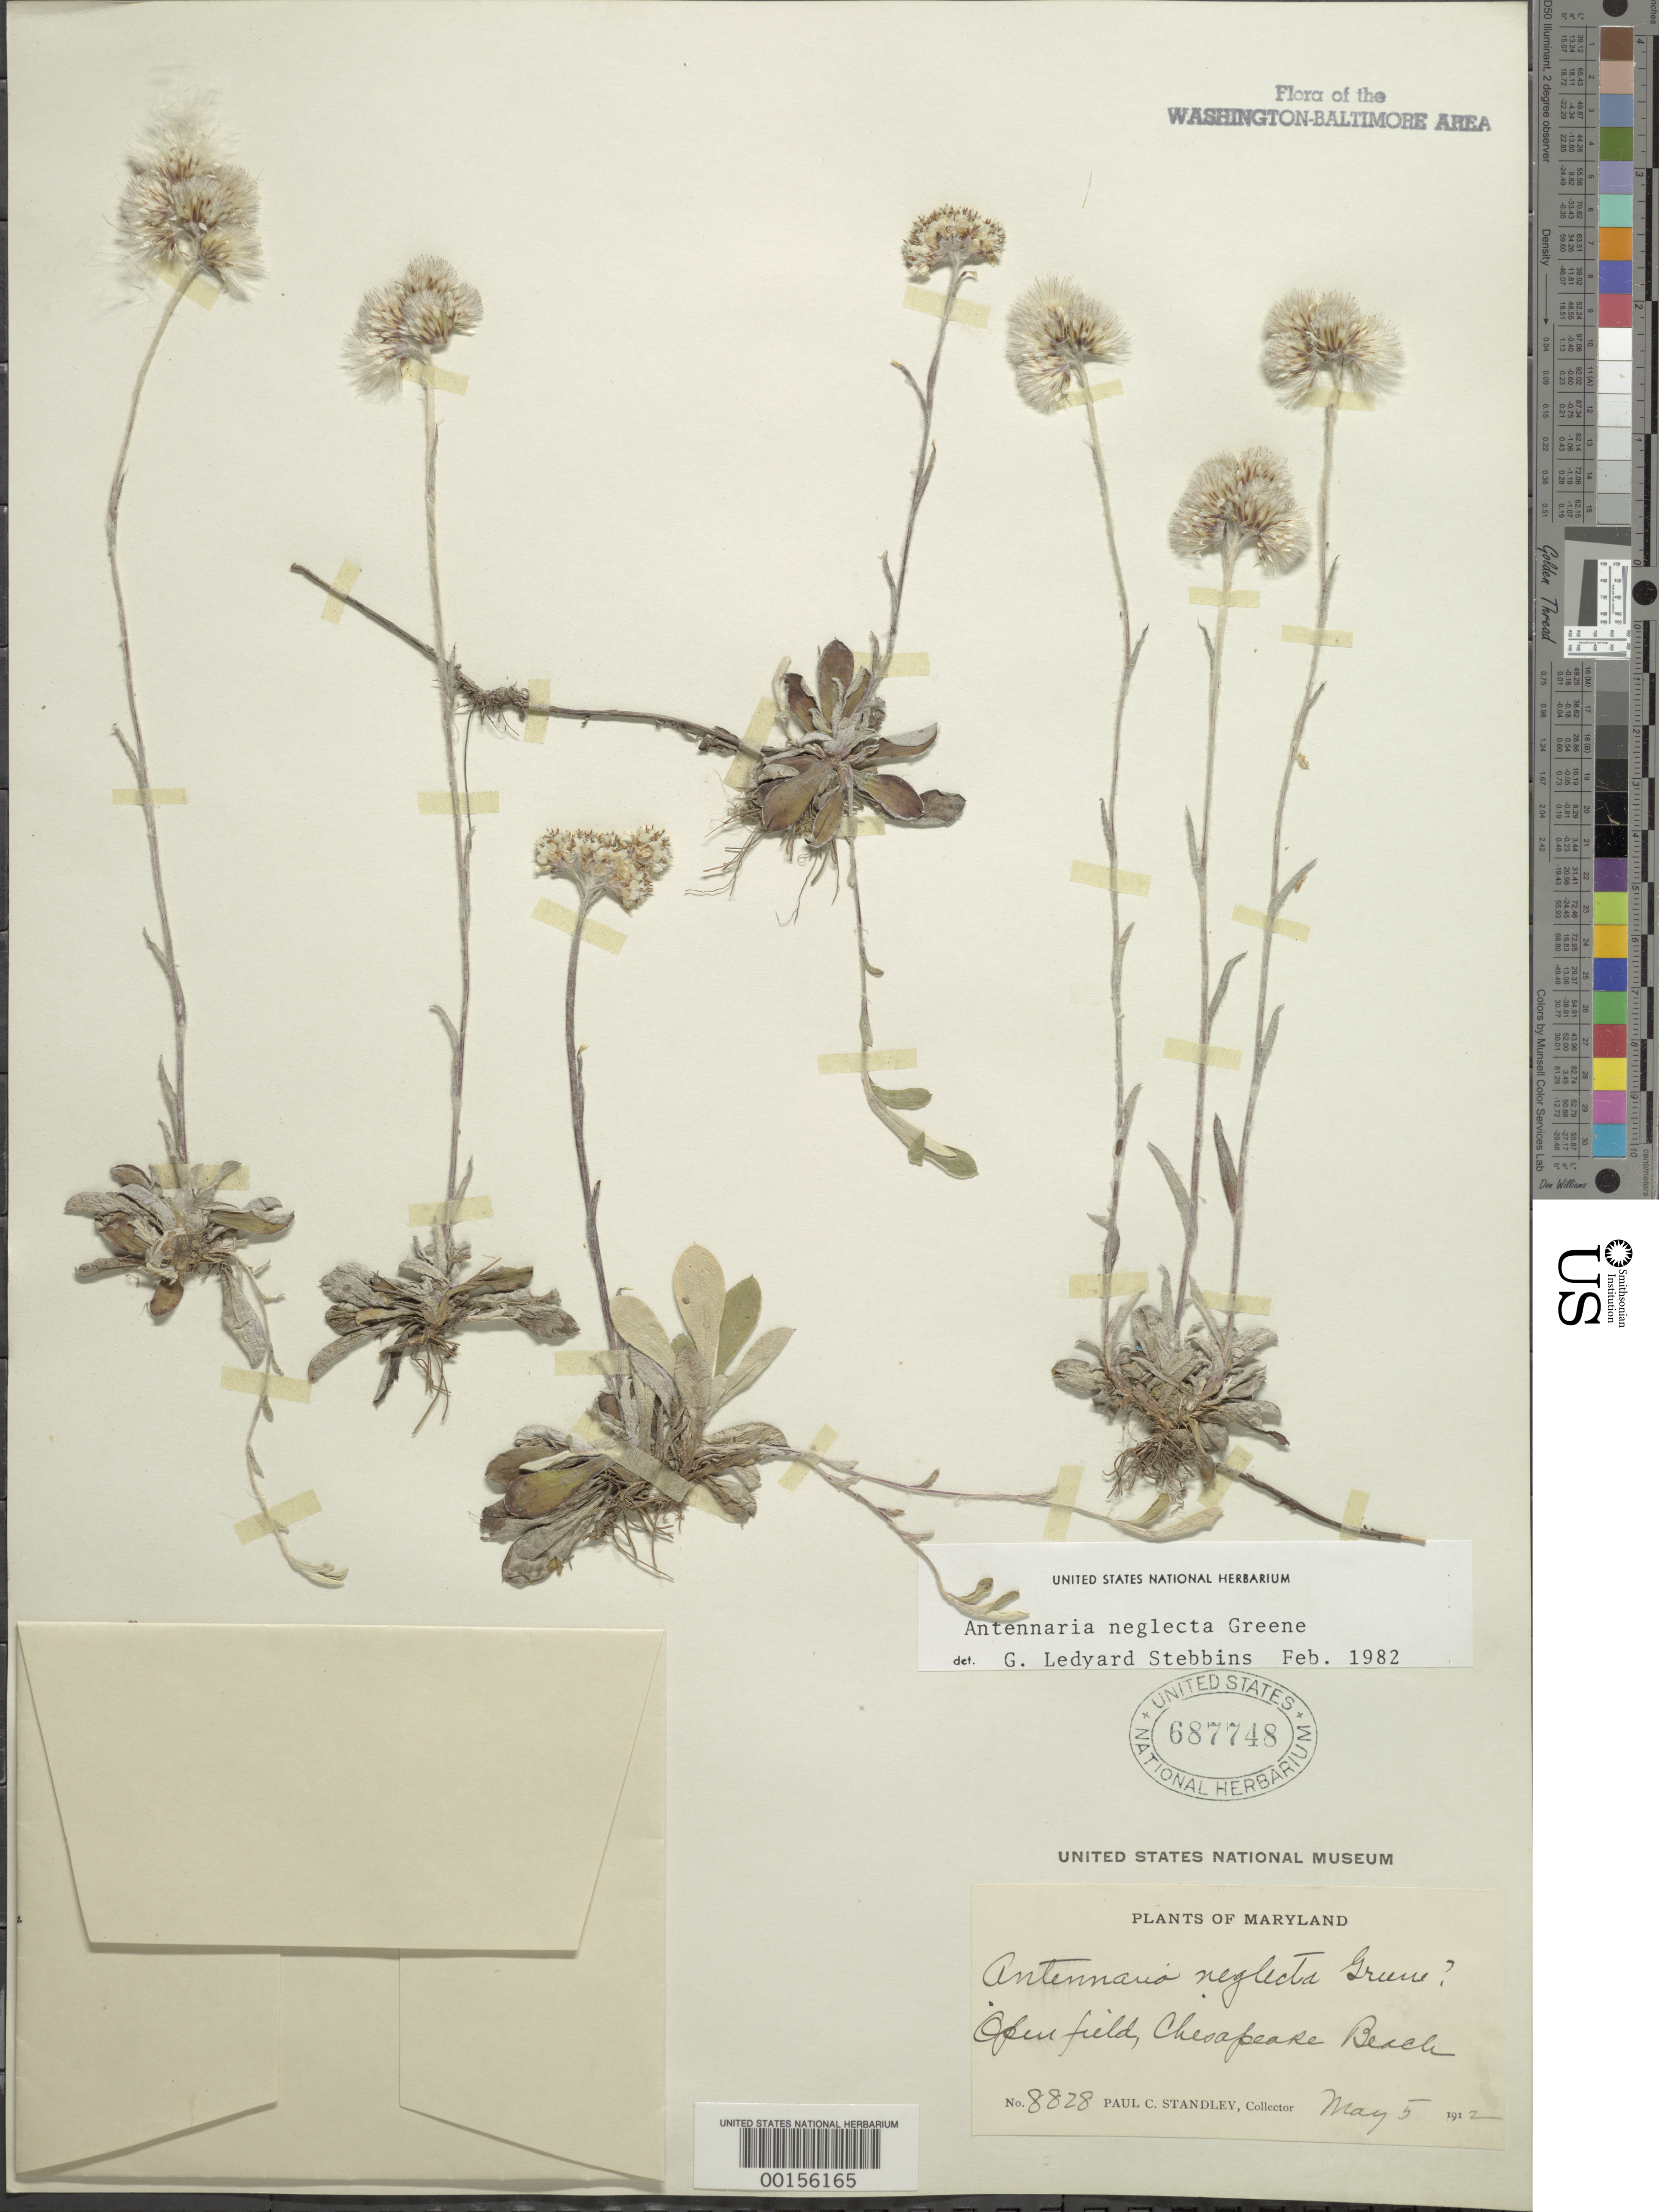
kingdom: Plantae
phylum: Tracheophyta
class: Magnoliopsida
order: Asterales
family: Asteraceae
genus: Antennaria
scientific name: Antennaria neglecta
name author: Greene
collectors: P. C. Standley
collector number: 8828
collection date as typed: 05 May 1912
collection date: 1912-05-05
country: United States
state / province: Maryland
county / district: Calvert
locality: Chesapeake Beach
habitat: Open field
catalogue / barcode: US 687748